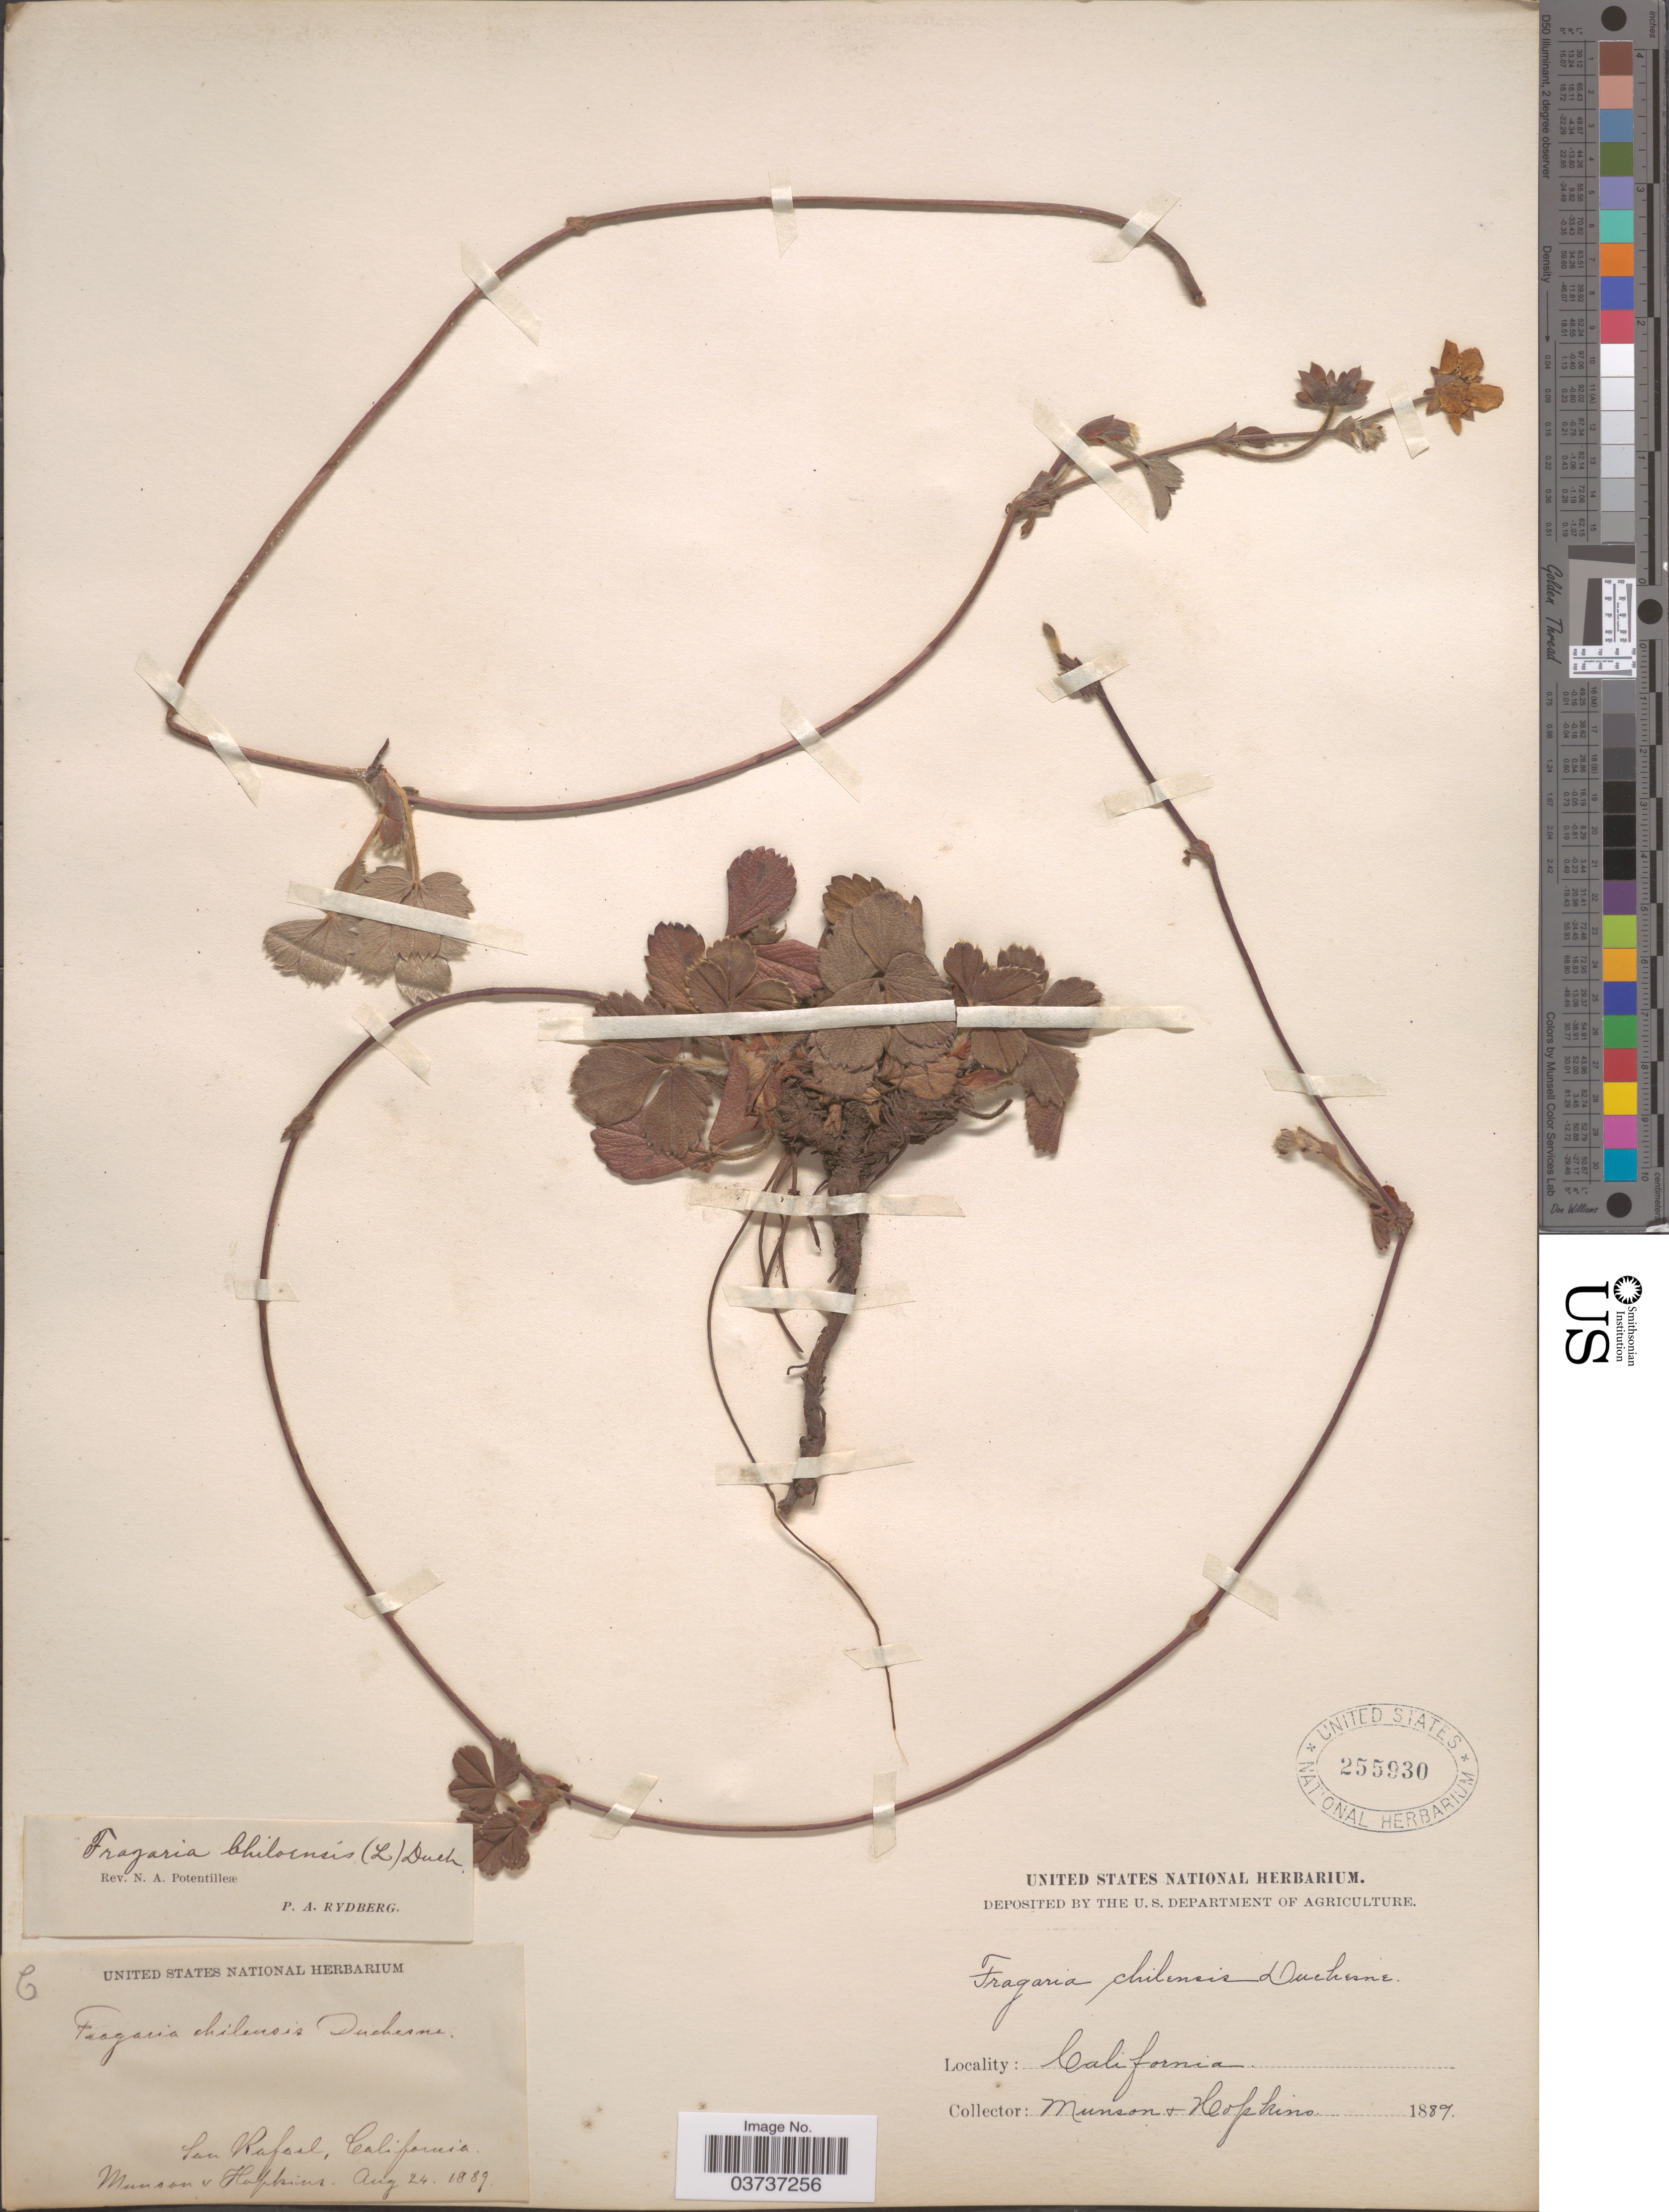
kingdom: Plantae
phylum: Tracheophyta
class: Magnoliopsida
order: Rosales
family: Rosaceae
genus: Fragaria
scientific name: Fragaria chiloensis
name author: (L.) Mill.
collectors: -. Munson & -- Hopkins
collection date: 1889-08-24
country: United States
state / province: California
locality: San Rafael.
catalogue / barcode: US 255930